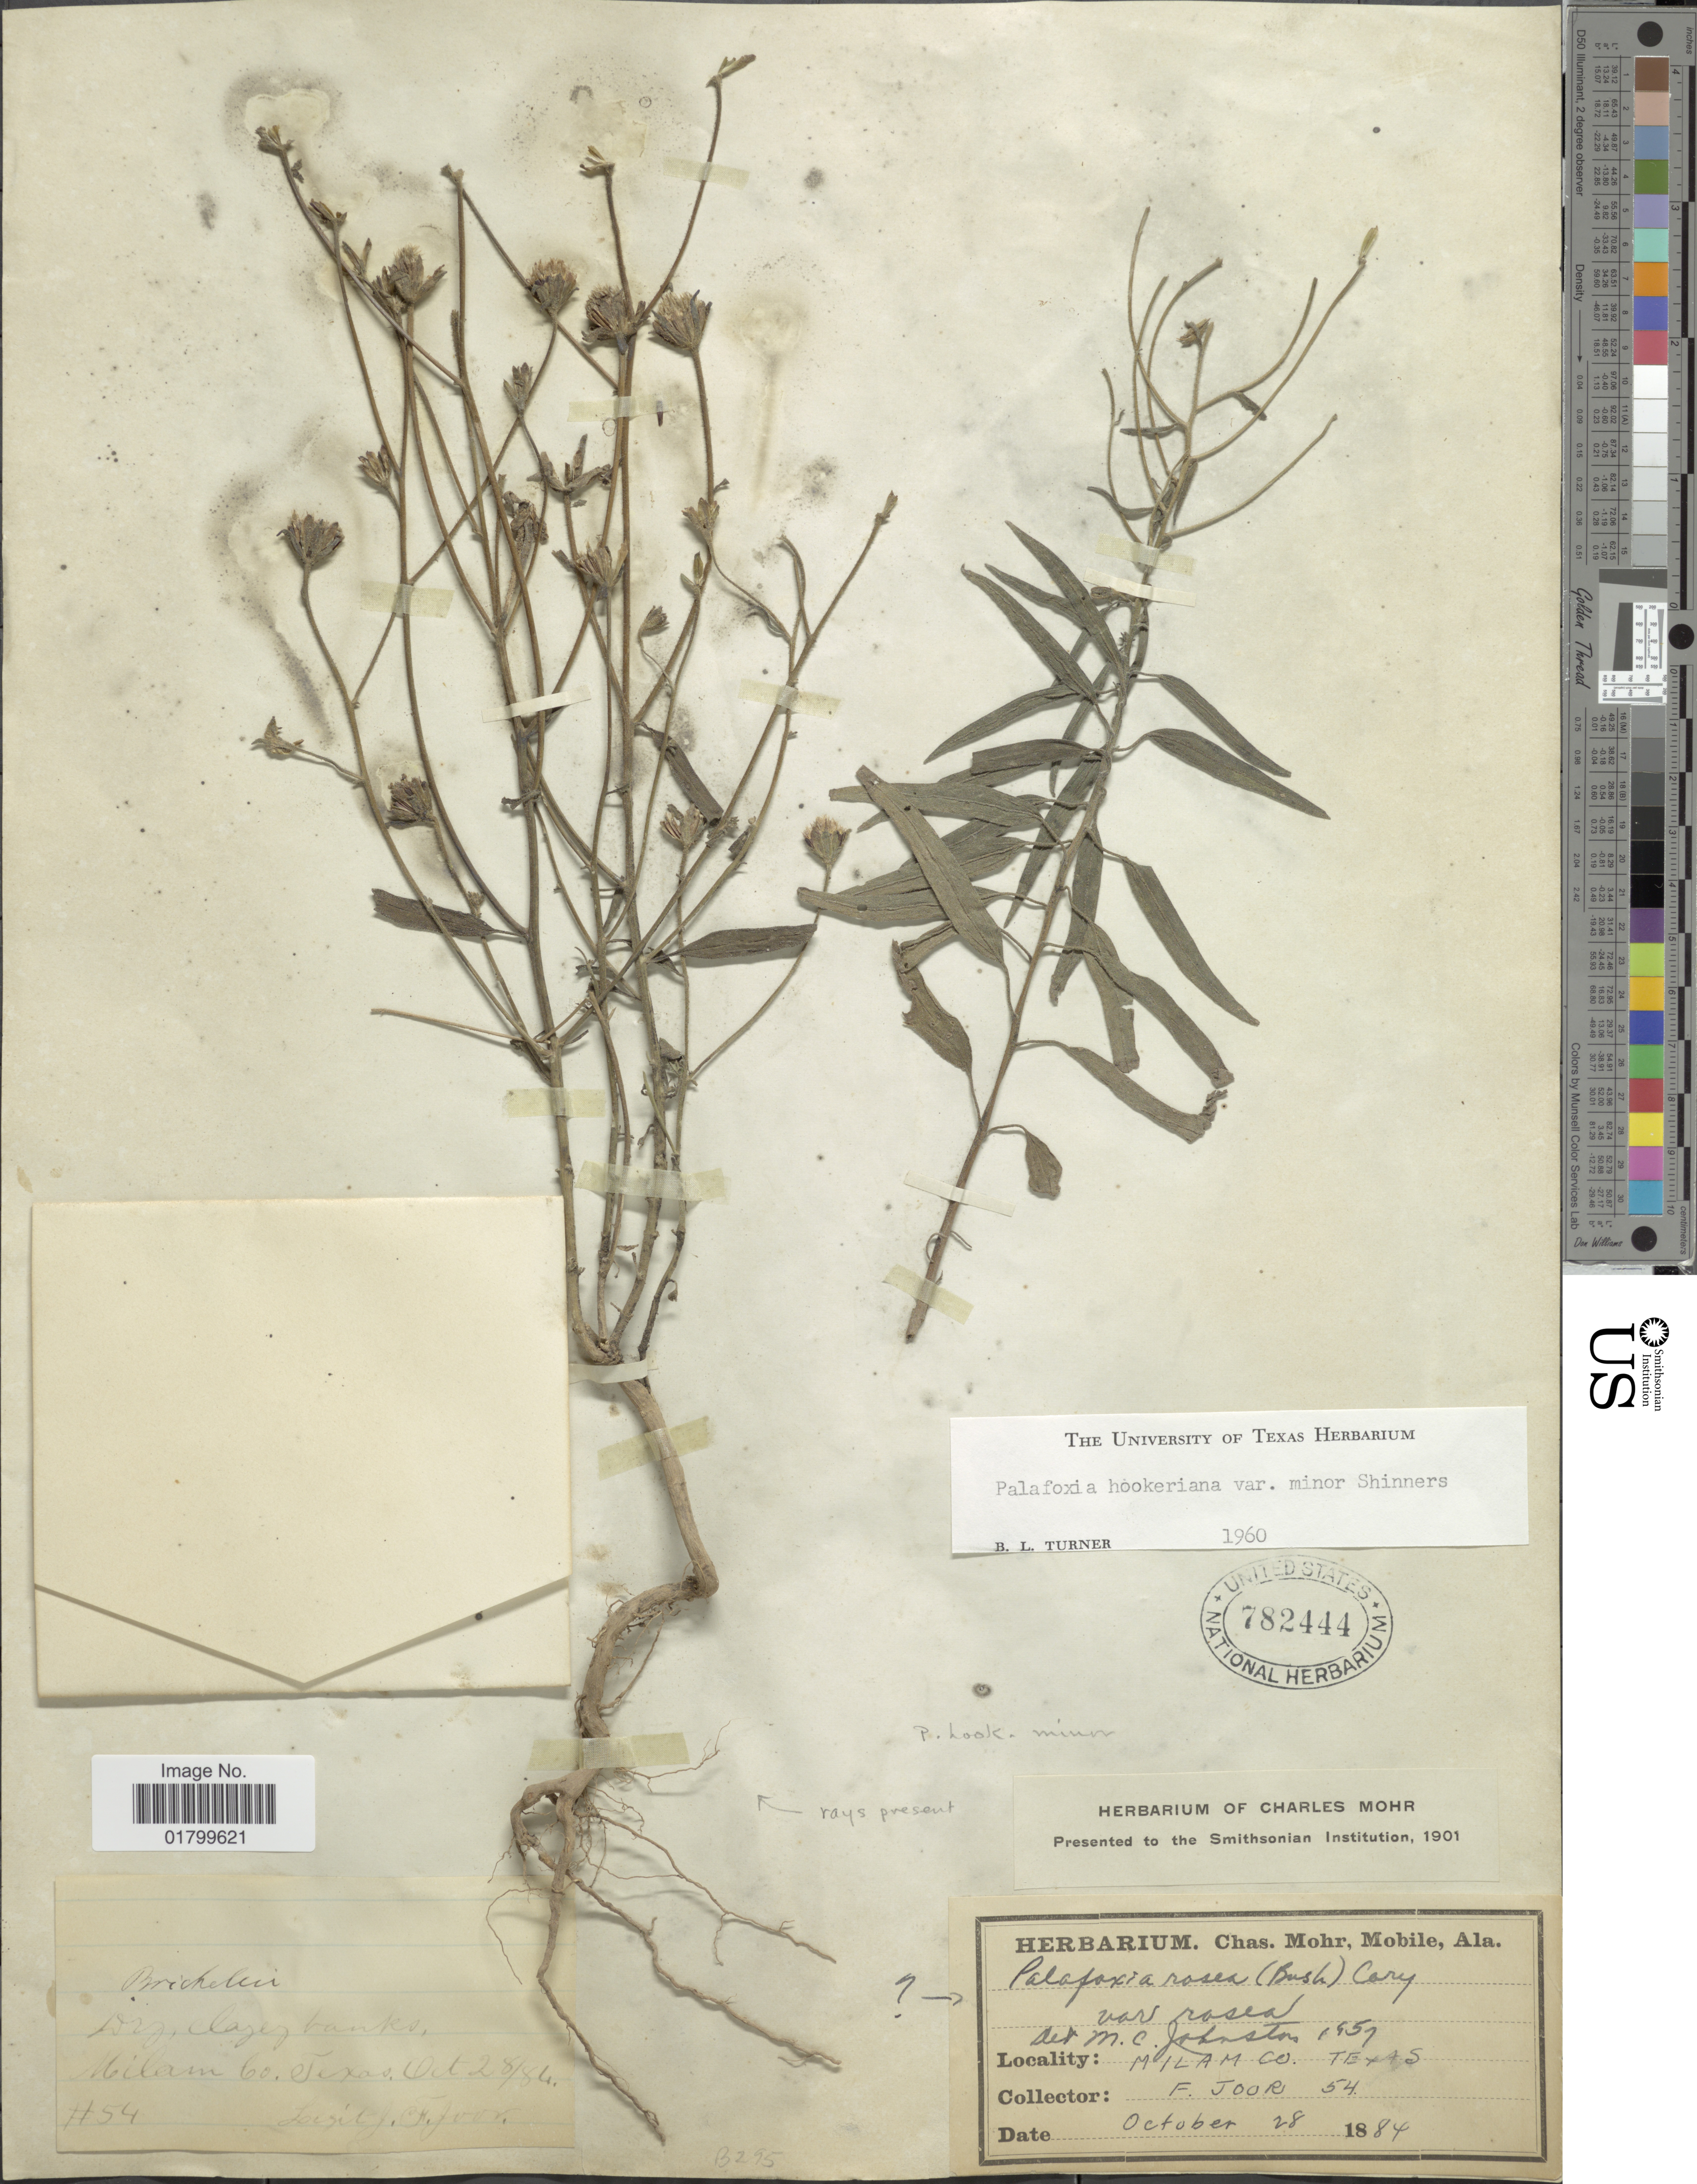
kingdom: Plantae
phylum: Tracheophyta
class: Magnoliopsida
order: Asterales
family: Asteraceae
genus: Palafoxia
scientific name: Palafoxia hookeriana var. minor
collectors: J. F. Joor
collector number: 54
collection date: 1884-10-28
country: United States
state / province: Texas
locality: Milam Co., Texas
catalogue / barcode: US 782444